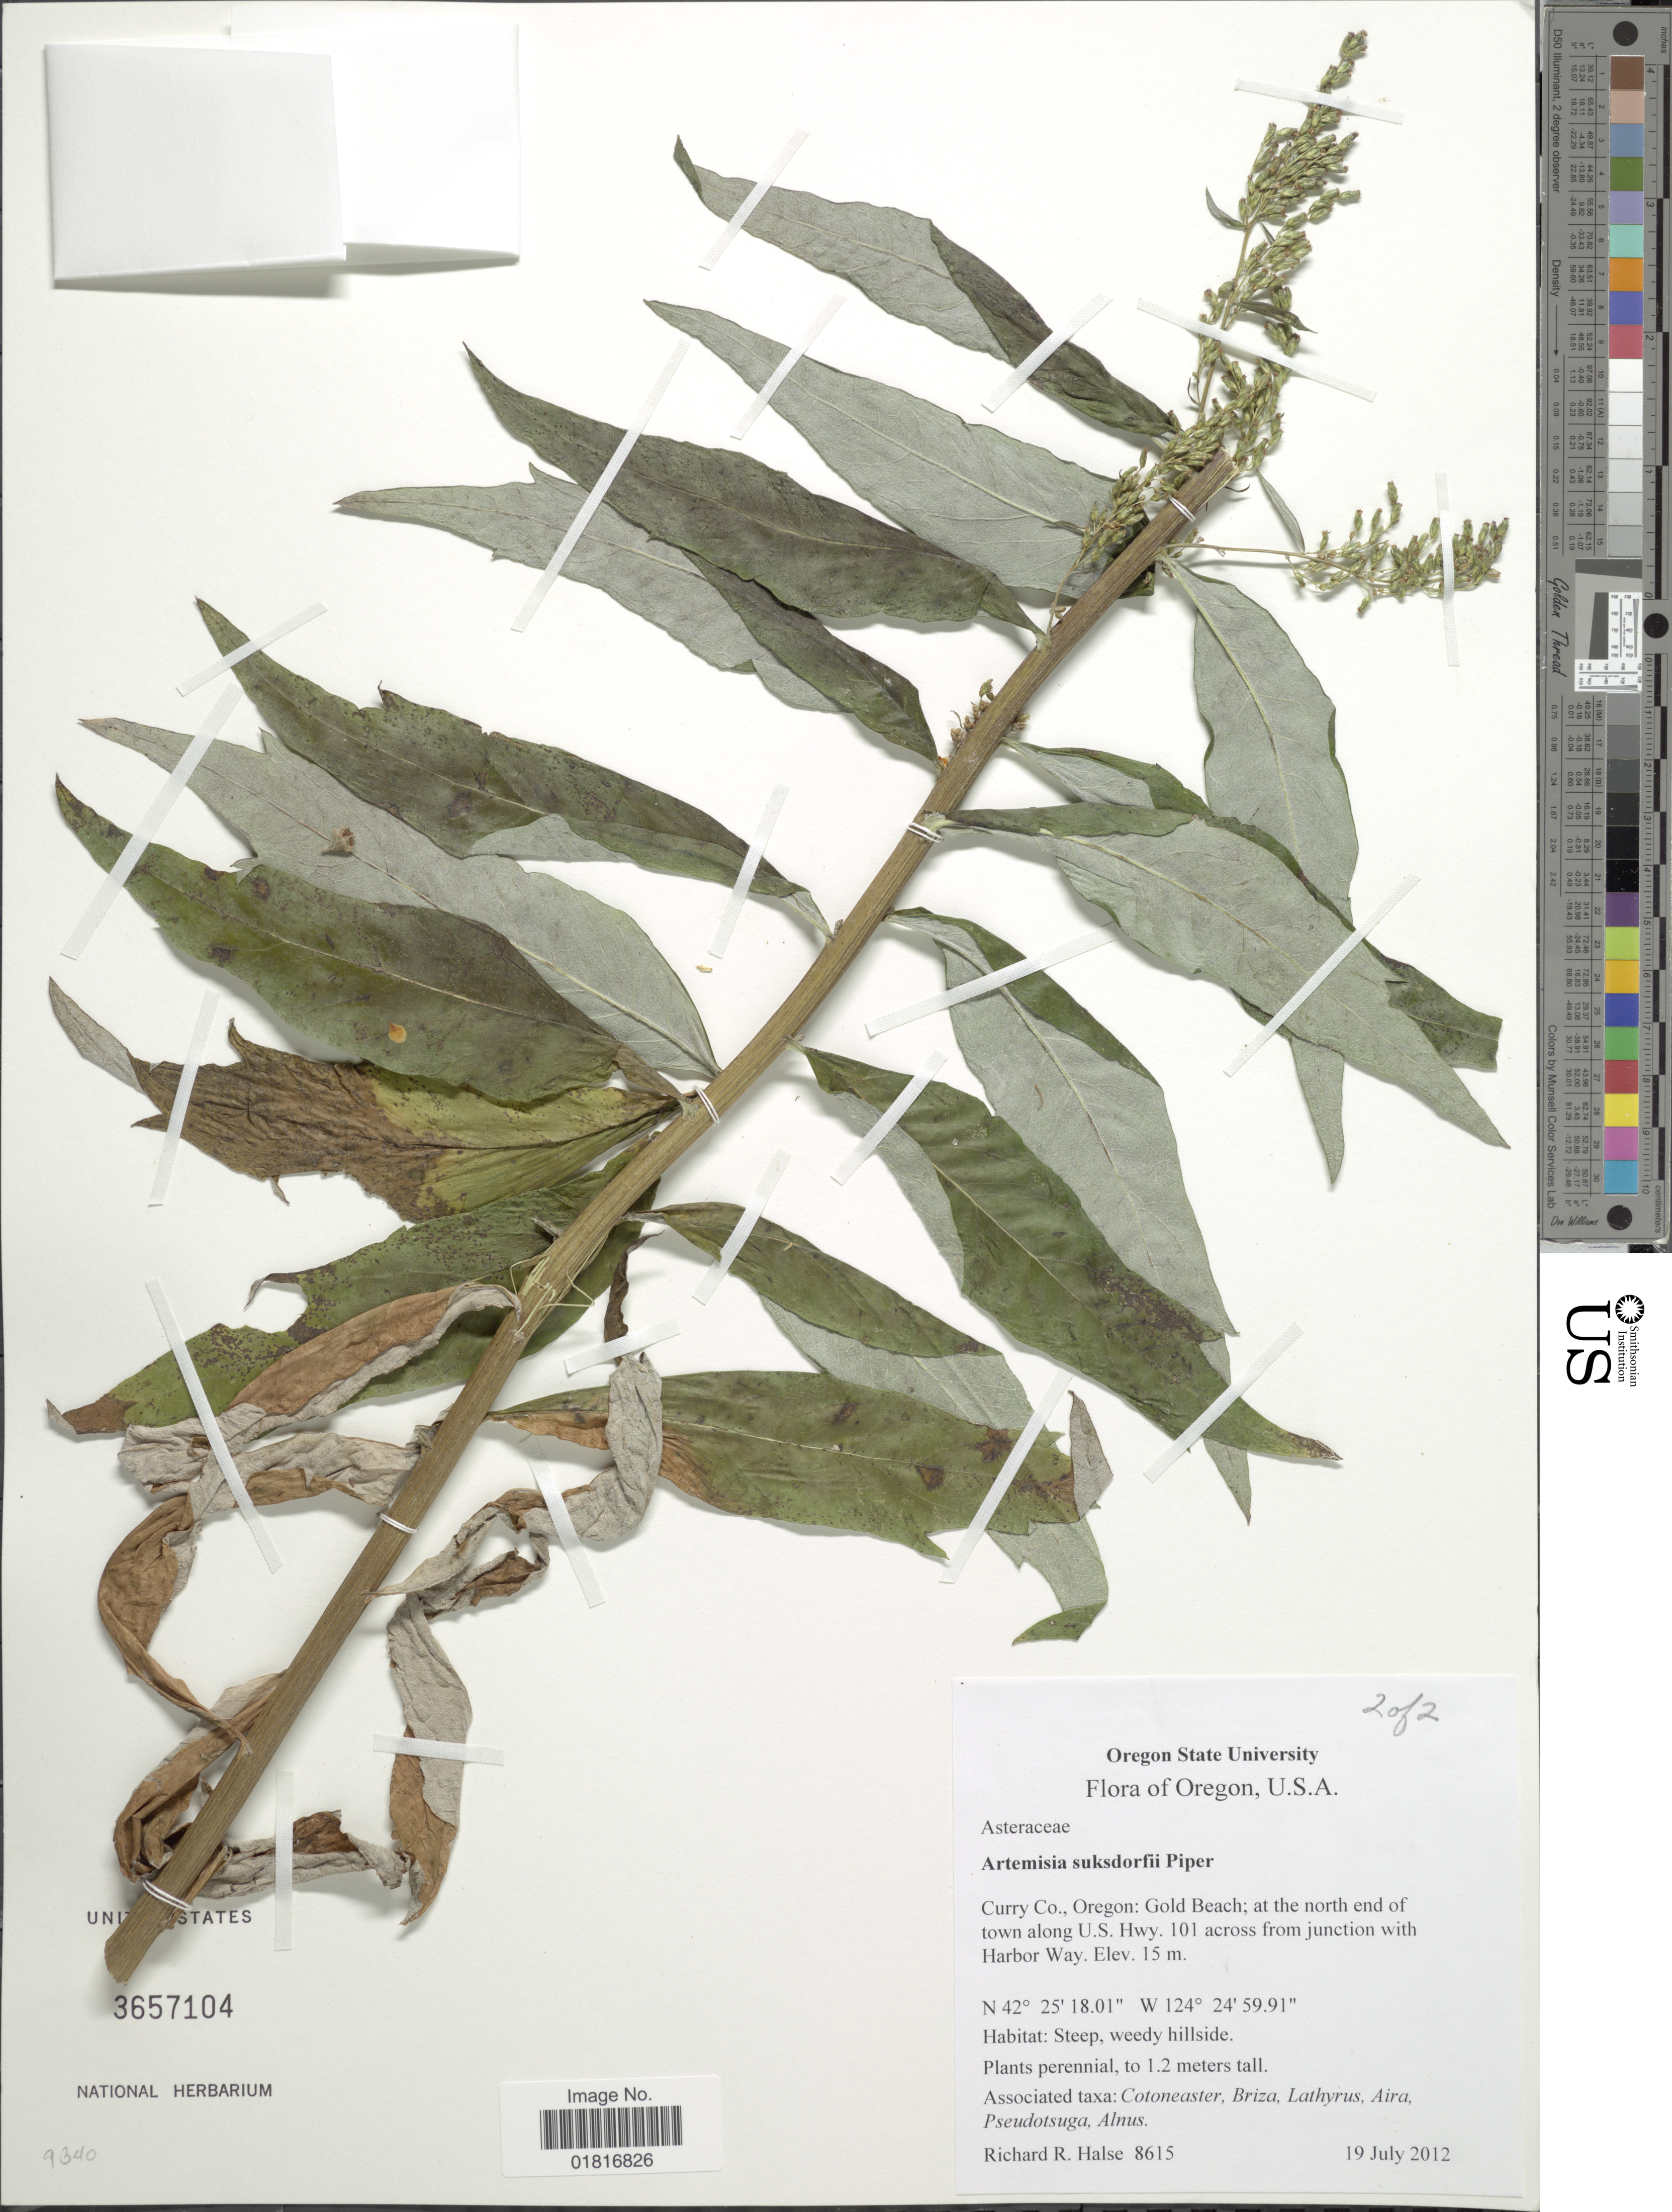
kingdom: Plantae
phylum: Tracheophyta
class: Magnoliopsida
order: Asterales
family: Asteraceae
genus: Artemisia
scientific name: Artemisia suksdorfii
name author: Piper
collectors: R. Halse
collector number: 8615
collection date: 2012-07-19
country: United States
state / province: Oregon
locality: Cury co., Gold Beach; at the north end of town along U.S. Hwy 101 across from junction with Harbor Way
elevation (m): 15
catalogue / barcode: US 3657104